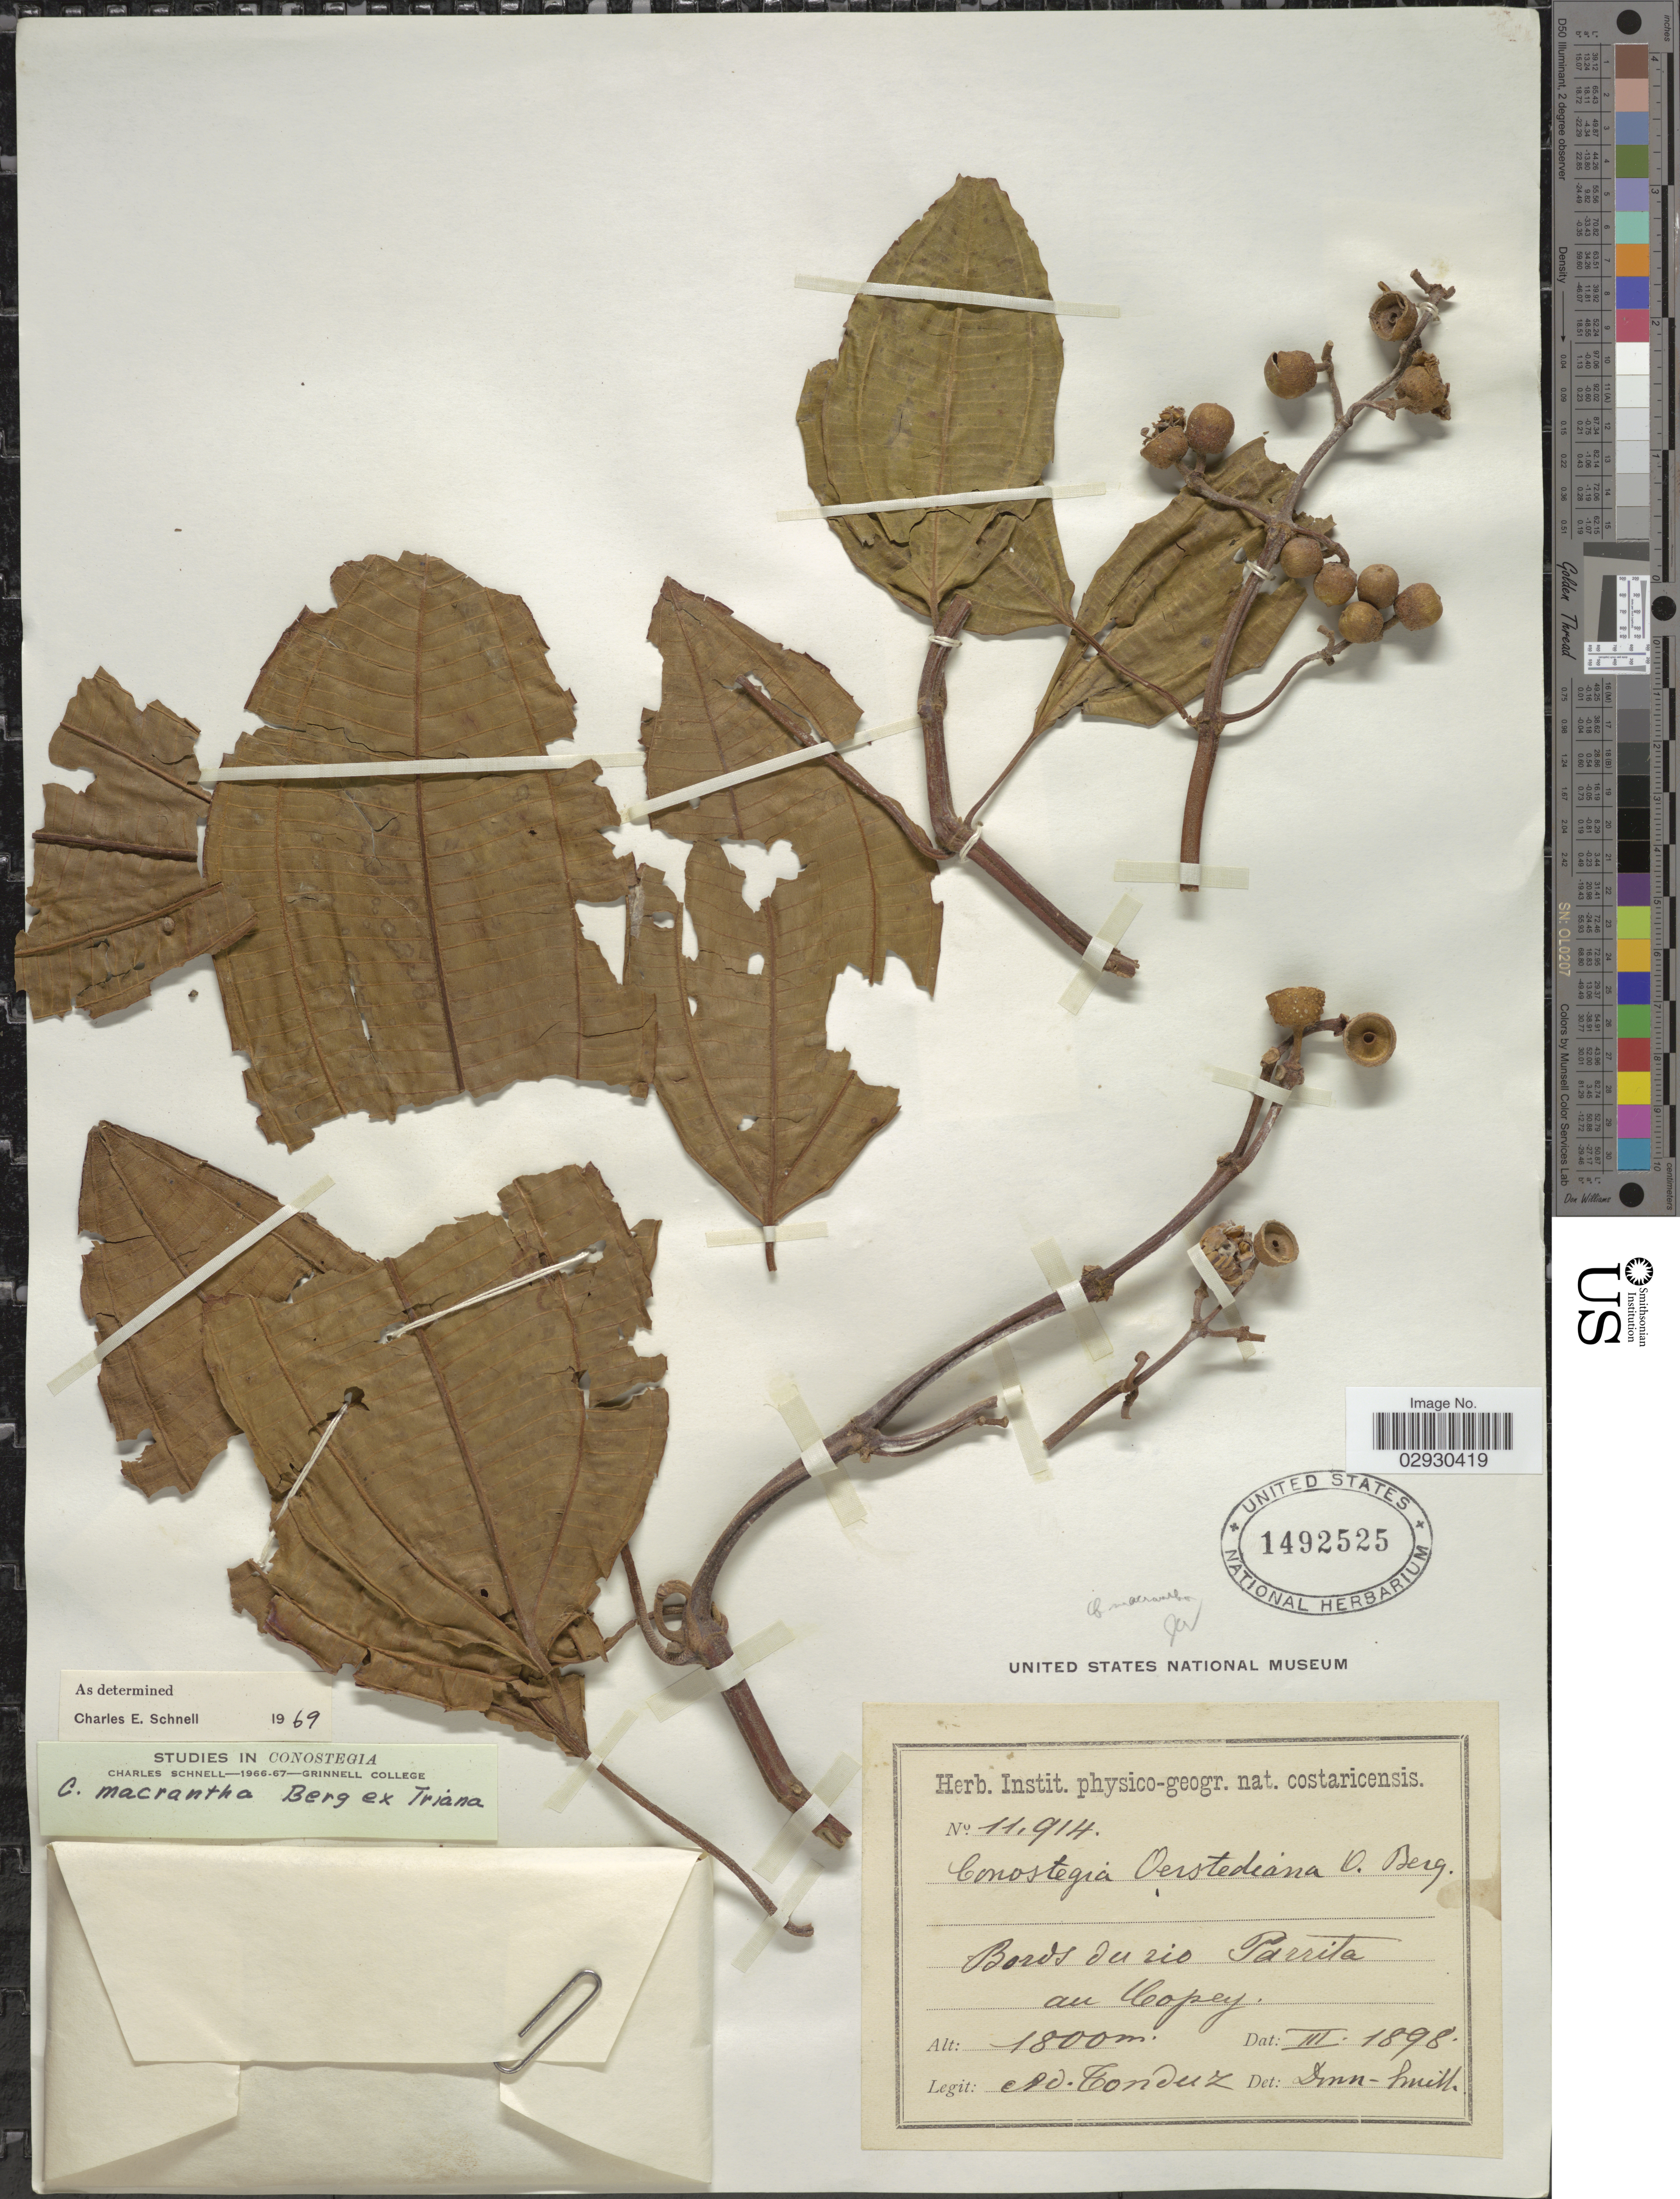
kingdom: Plantae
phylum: Tracheophyta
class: Magnoliopsida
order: Myrtales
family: Melastomataceae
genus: Conostegia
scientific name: Conostegia macrantha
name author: O. Berg ex Triana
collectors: A. Tonduz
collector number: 11914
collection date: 1898-03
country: Costa Rica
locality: Bords du rio Parrita au Copey.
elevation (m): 1800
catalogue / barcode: US 1492525